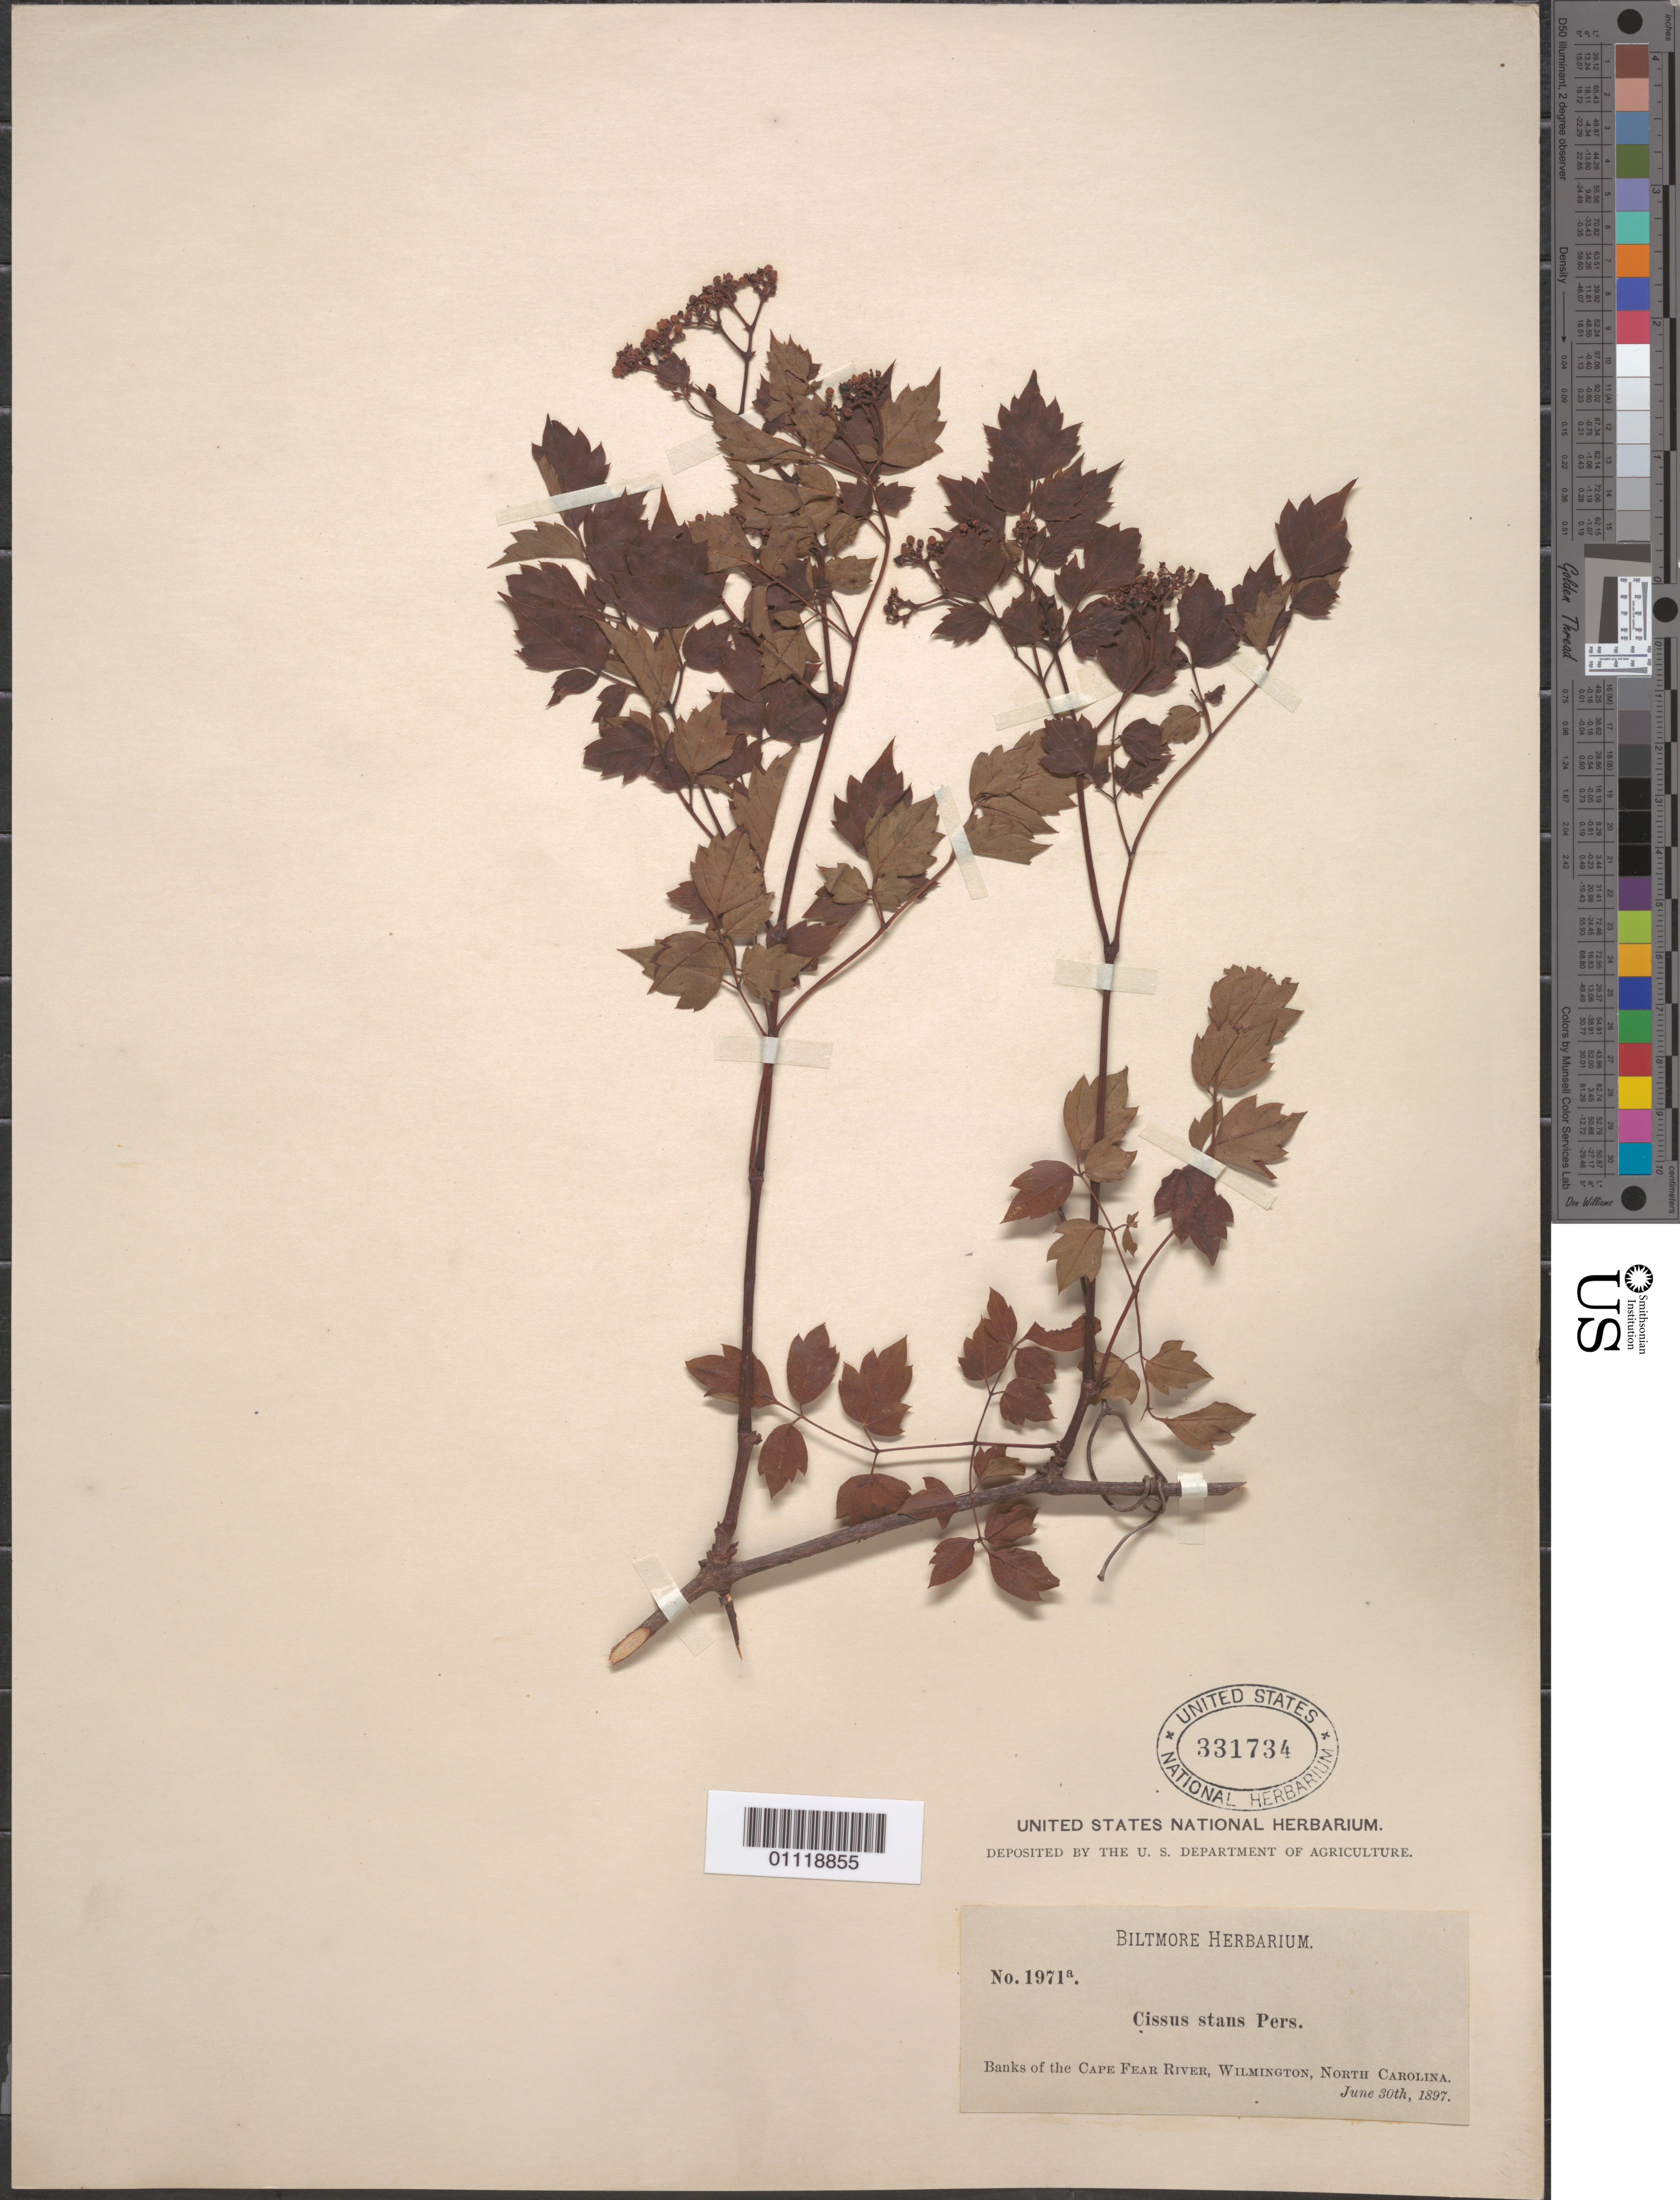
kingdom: Plantae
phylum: Tracheophyta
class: Magnoliopsida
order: Vitales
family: Vitaceae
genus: Ampelopsis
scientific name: Ampelopsis arborea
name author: (L.) Koehne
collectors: ex herb. Biltmore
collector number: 1971 a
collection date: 1897-06-30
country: United States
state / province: North Carolina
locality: Cape Fear River, Wilmington.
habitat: Banks of the river.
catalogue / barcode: US 331734